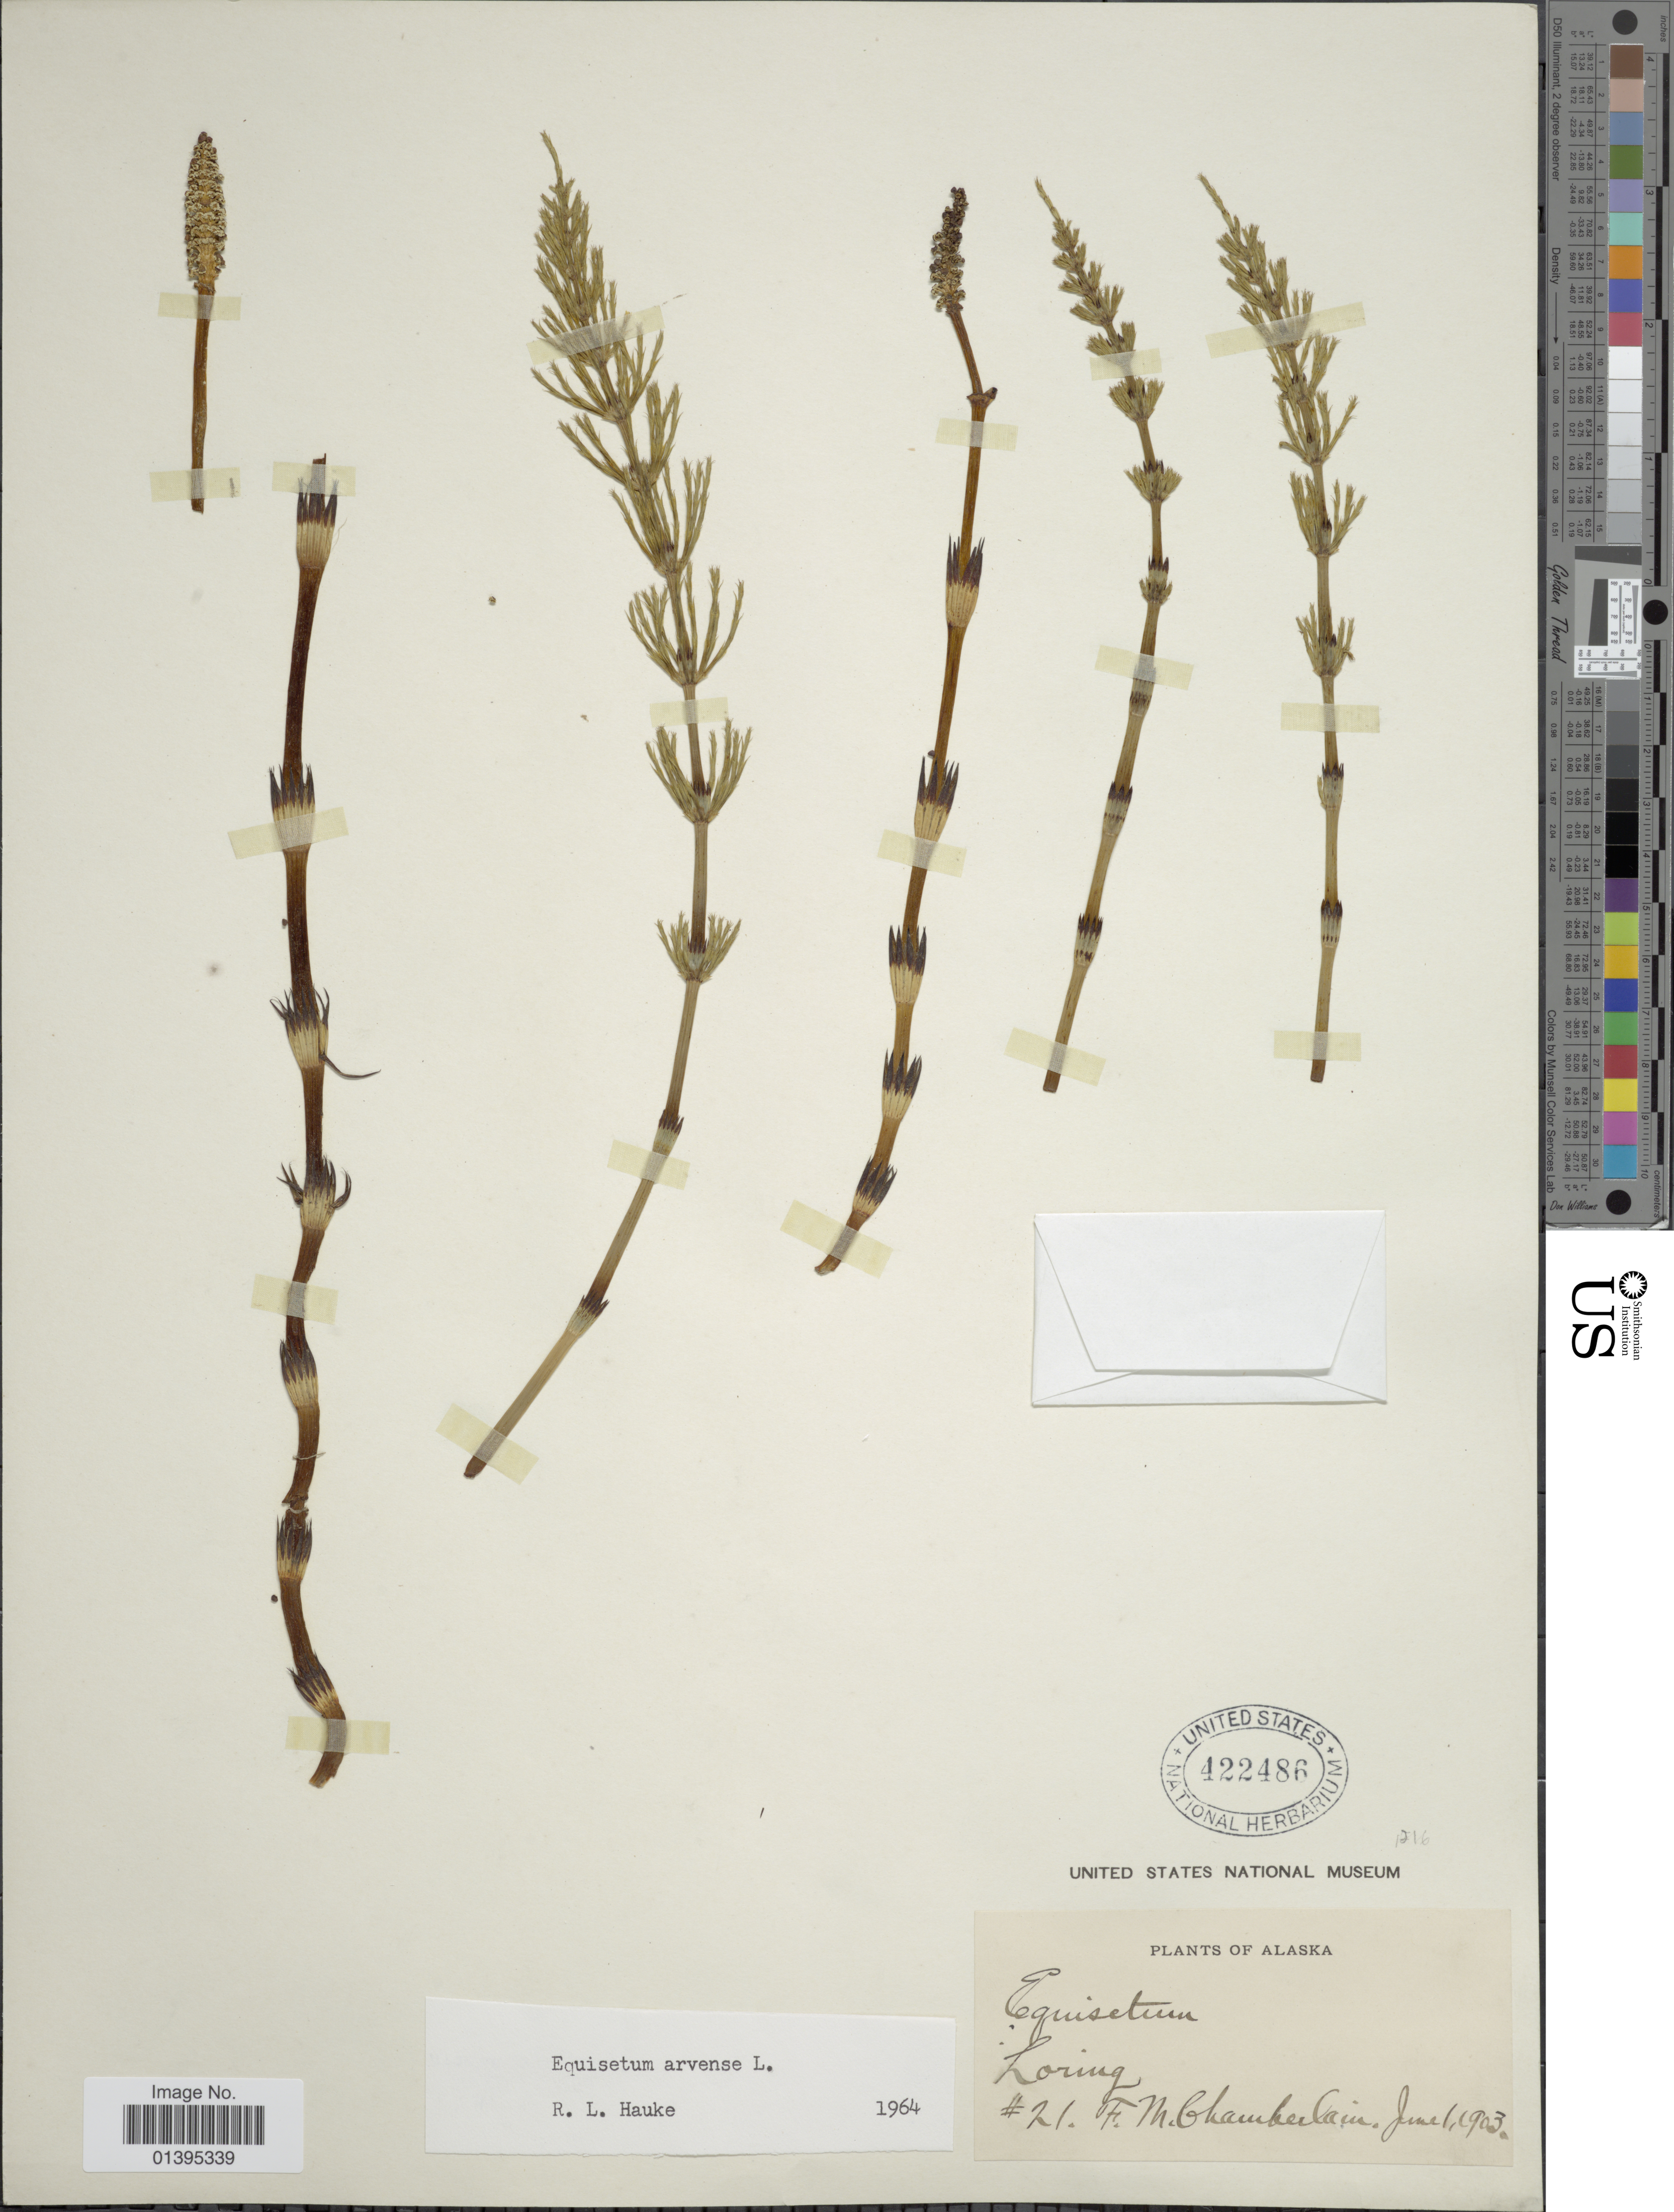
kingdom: Plantae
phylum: Tracheophyta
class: Polypodiopsida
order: Equisetales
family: Equisetaceae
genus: Equisetum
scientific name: Equisetum arvense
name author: L.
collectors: F. Chamberlain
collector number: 21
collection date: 1903-06-01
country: United States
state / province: Alaska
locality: Loring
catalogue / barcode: US 422486